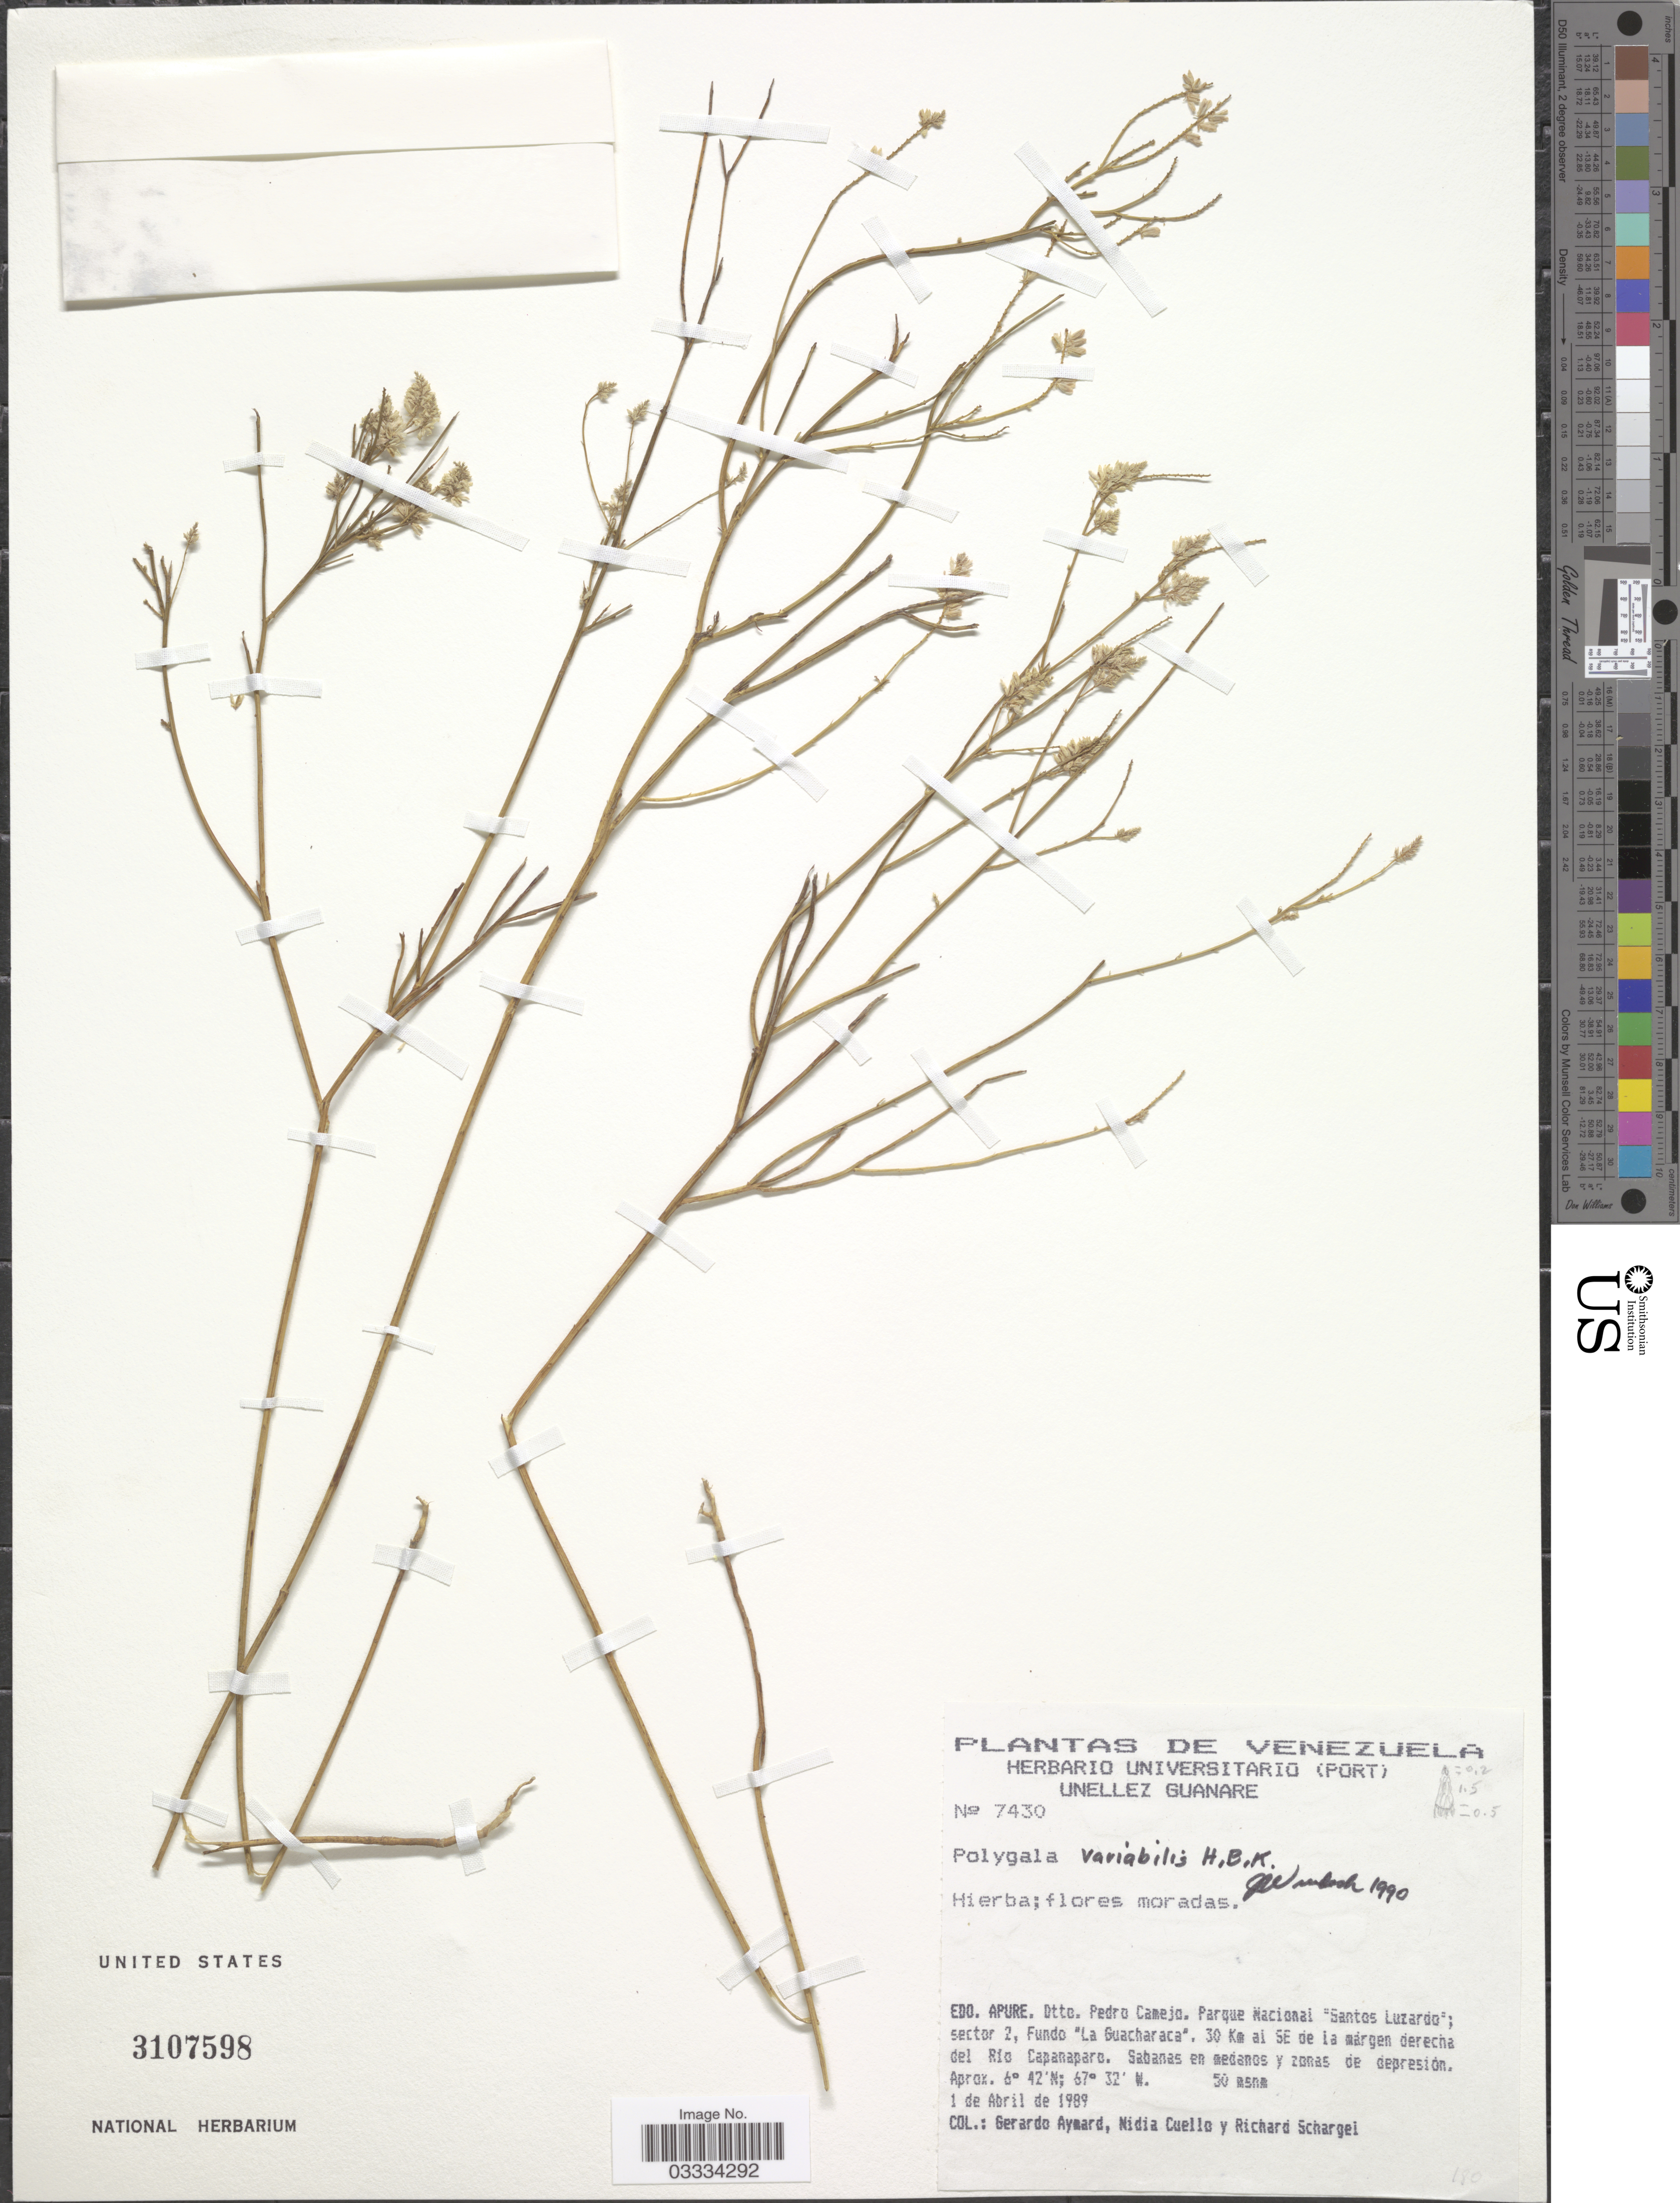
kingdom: Plantae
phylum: Tracheophyta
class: Magnoliopsida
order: Fabales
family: Polygalaceae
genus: Polygala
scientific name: Polygala trichosperma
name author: L.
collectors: G. A. Aymard, N. L. Cuello & R. Schargel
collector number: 7430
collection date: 1989-04-01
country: Venezuela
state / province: Apure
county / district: Pedro Camejo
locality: Parque Nacional "Santos Luzardo". Fundo "La Guacharaca", 30 km SE márgen de recha del Rio Capanaparo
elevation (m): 50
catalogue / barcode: US 3107598